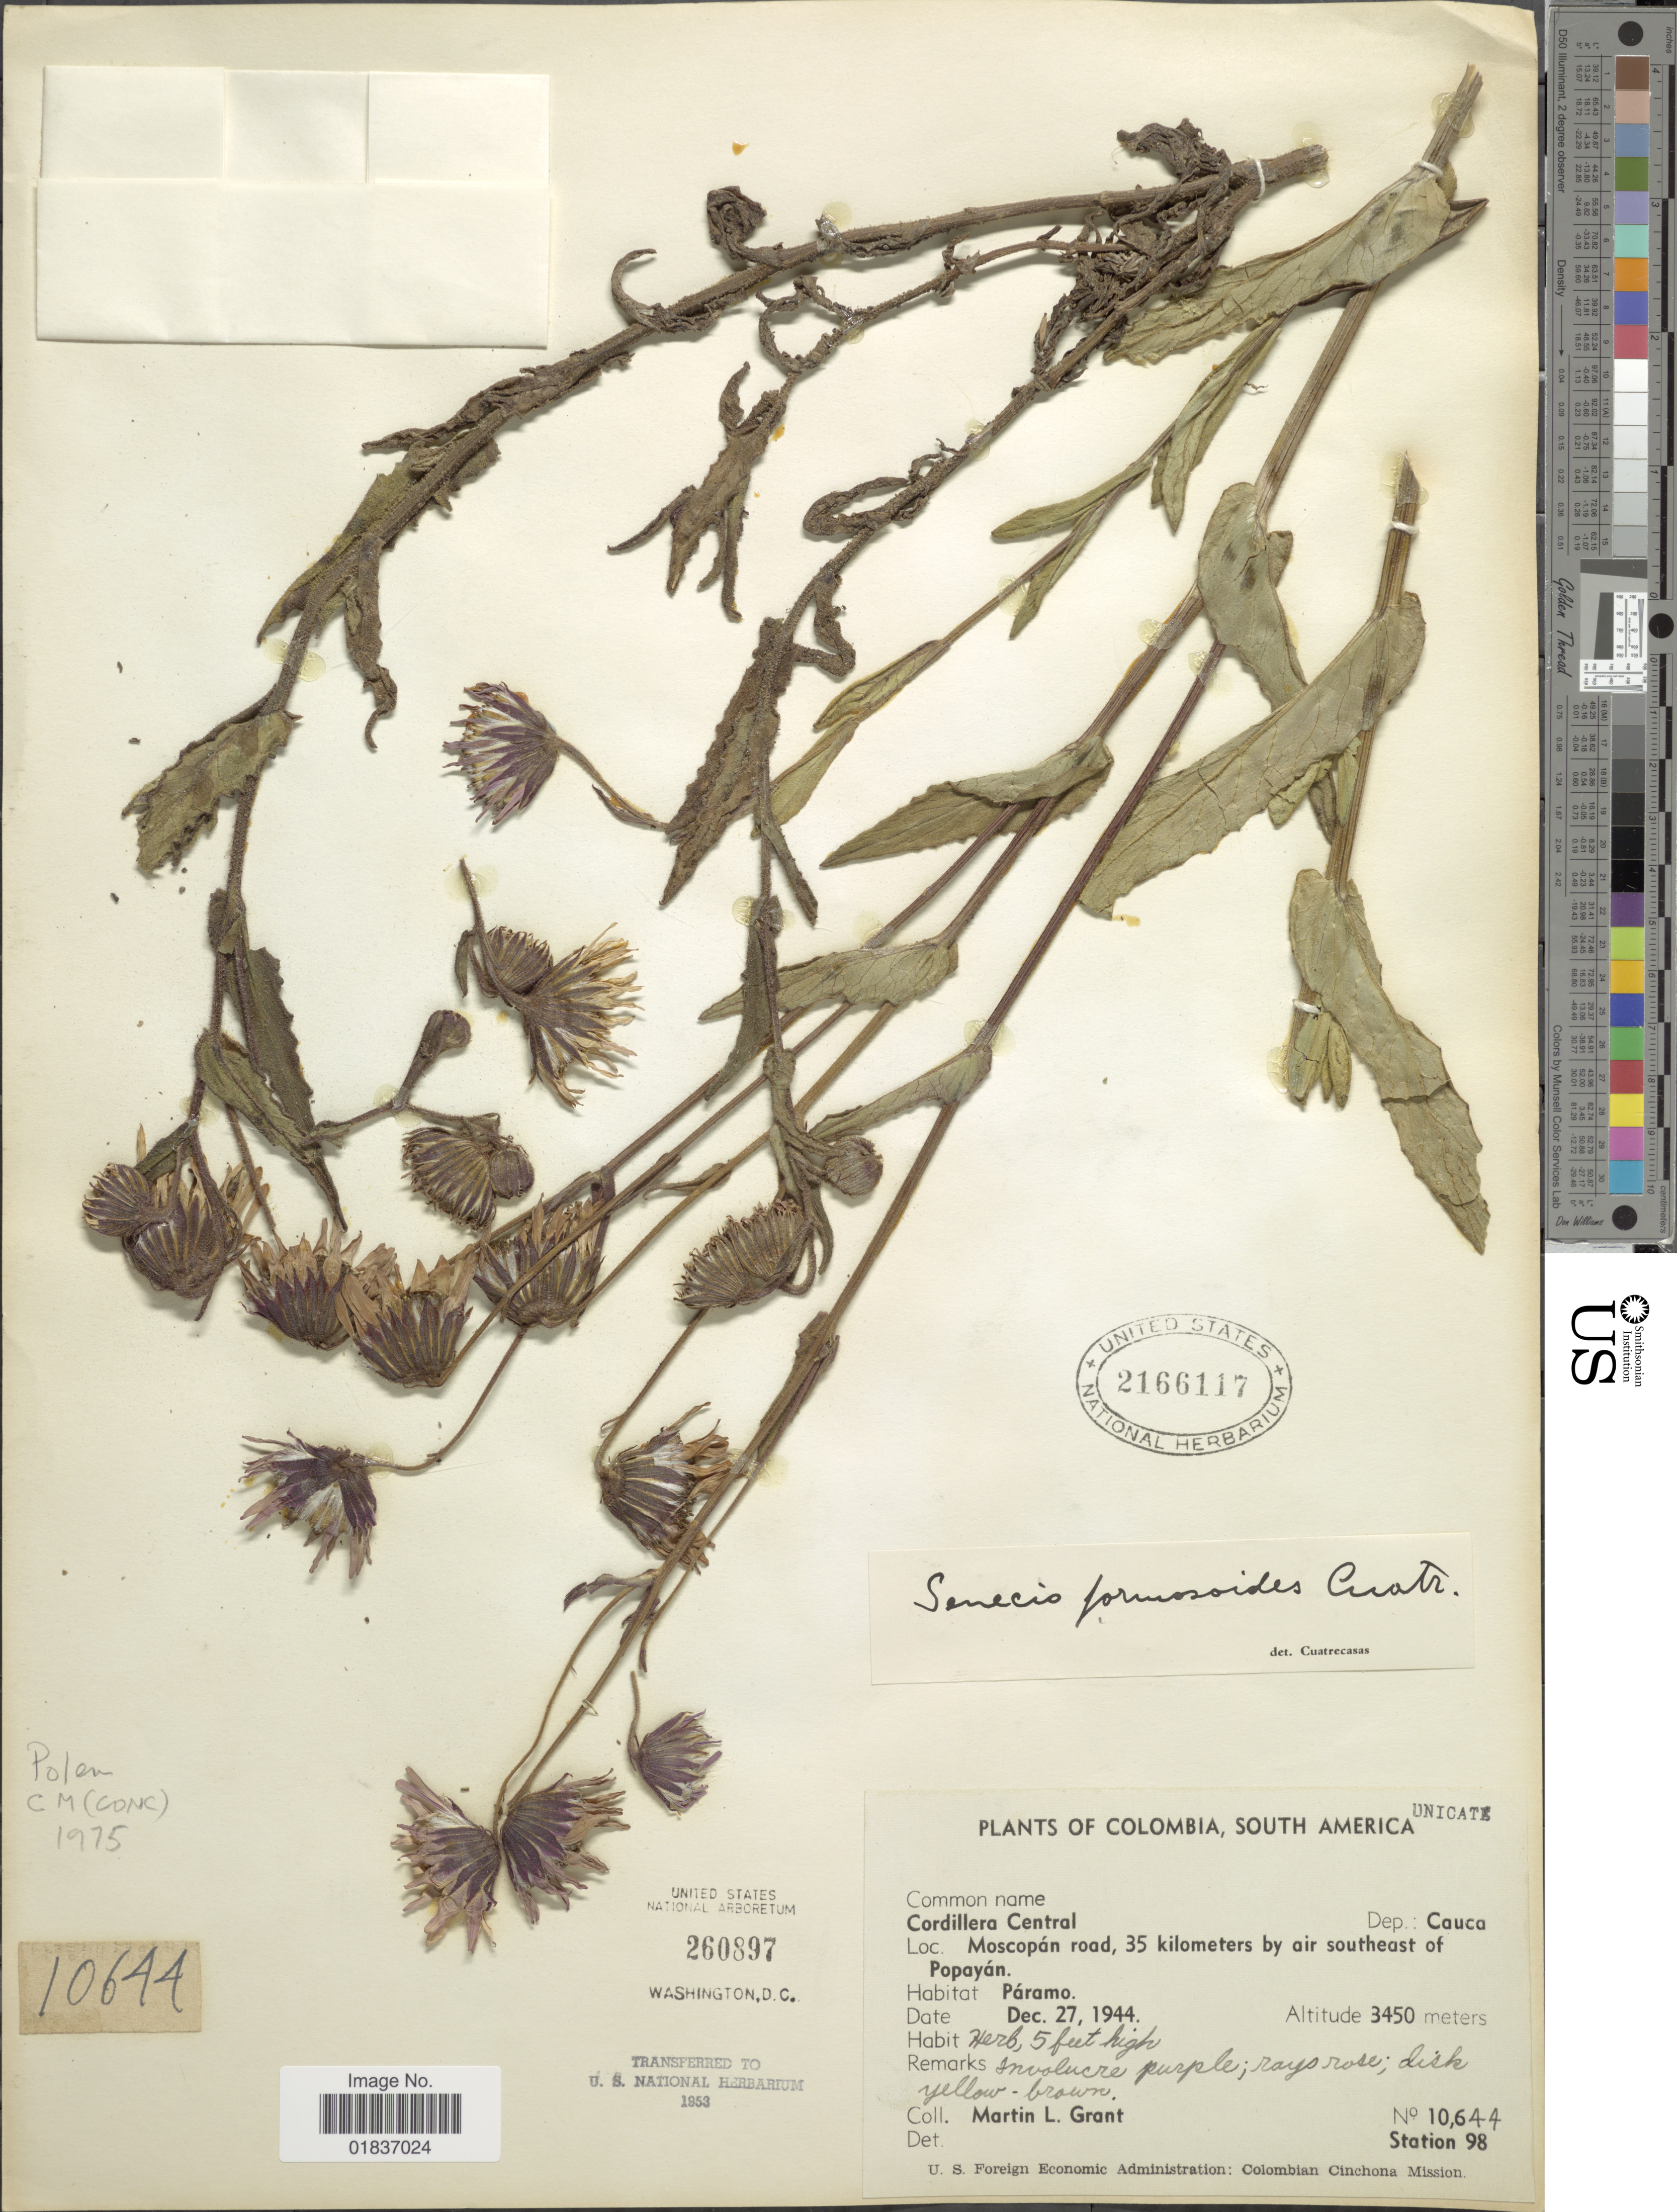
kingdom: Plantae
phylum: Tracheophyta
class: Magnoliopsida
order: Asterales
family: Asteraceae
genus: Senecio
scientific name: Senecio formosoides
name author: Cuatrec.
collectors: M. L. Grant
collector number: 10644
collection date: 1944-12-27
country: Colombia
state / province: Cauca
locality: Moscopan road, 35 kilometers by air southeast of Popayan. Dep. Cauca. Cordillera Central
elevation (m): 3450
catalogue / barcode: US 2166117